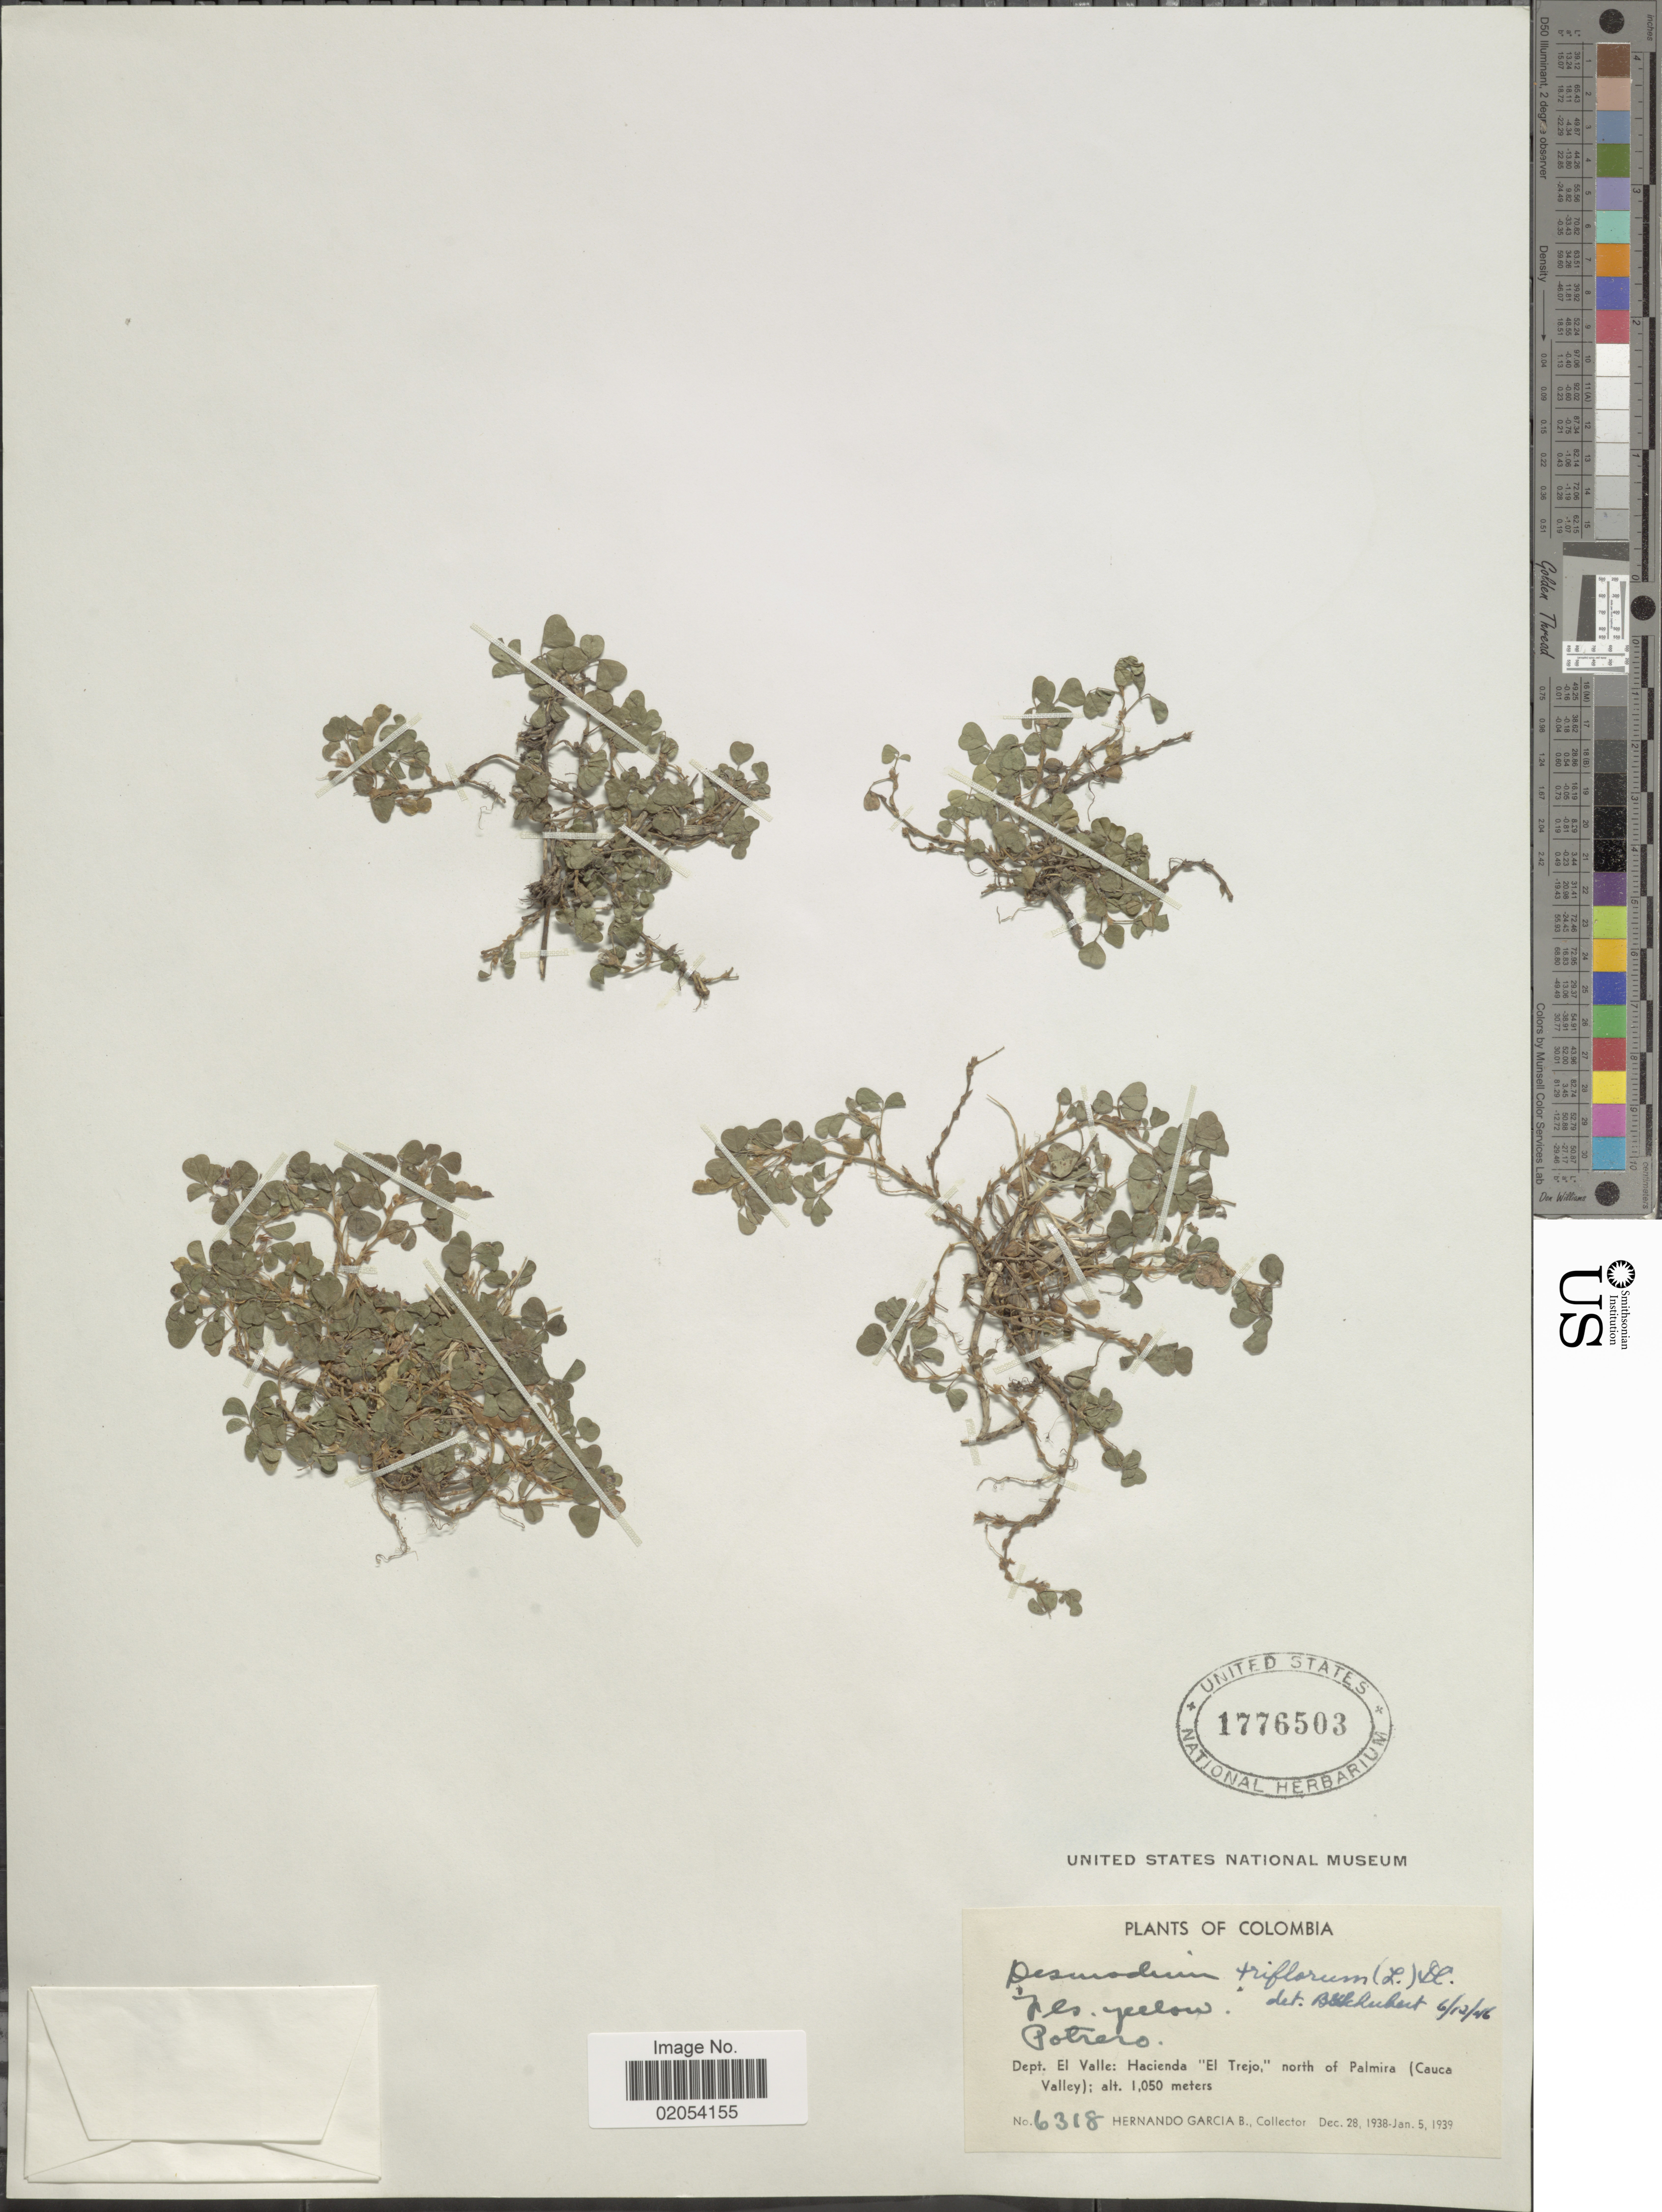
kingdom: Plantae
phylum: Tracheophyta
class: Magnoliopsida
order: Fabales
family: Fabaceae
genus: Grona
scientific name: Grona triflora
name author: (L.) H. Ohashi & K. Ohashi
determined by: Strong, Mark T., (BOT), Smithsonian Institution - National Museum of Natural History (UNITED STATES)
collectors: H. García Barriga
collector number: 6318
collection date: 1939-12-28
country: Colombia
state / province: Valle del Cauca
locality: Dept. El Valle: Hacienda El Trejo, north of Palmira (Cauca Valley)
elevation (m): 1050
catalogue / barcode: US 1776503